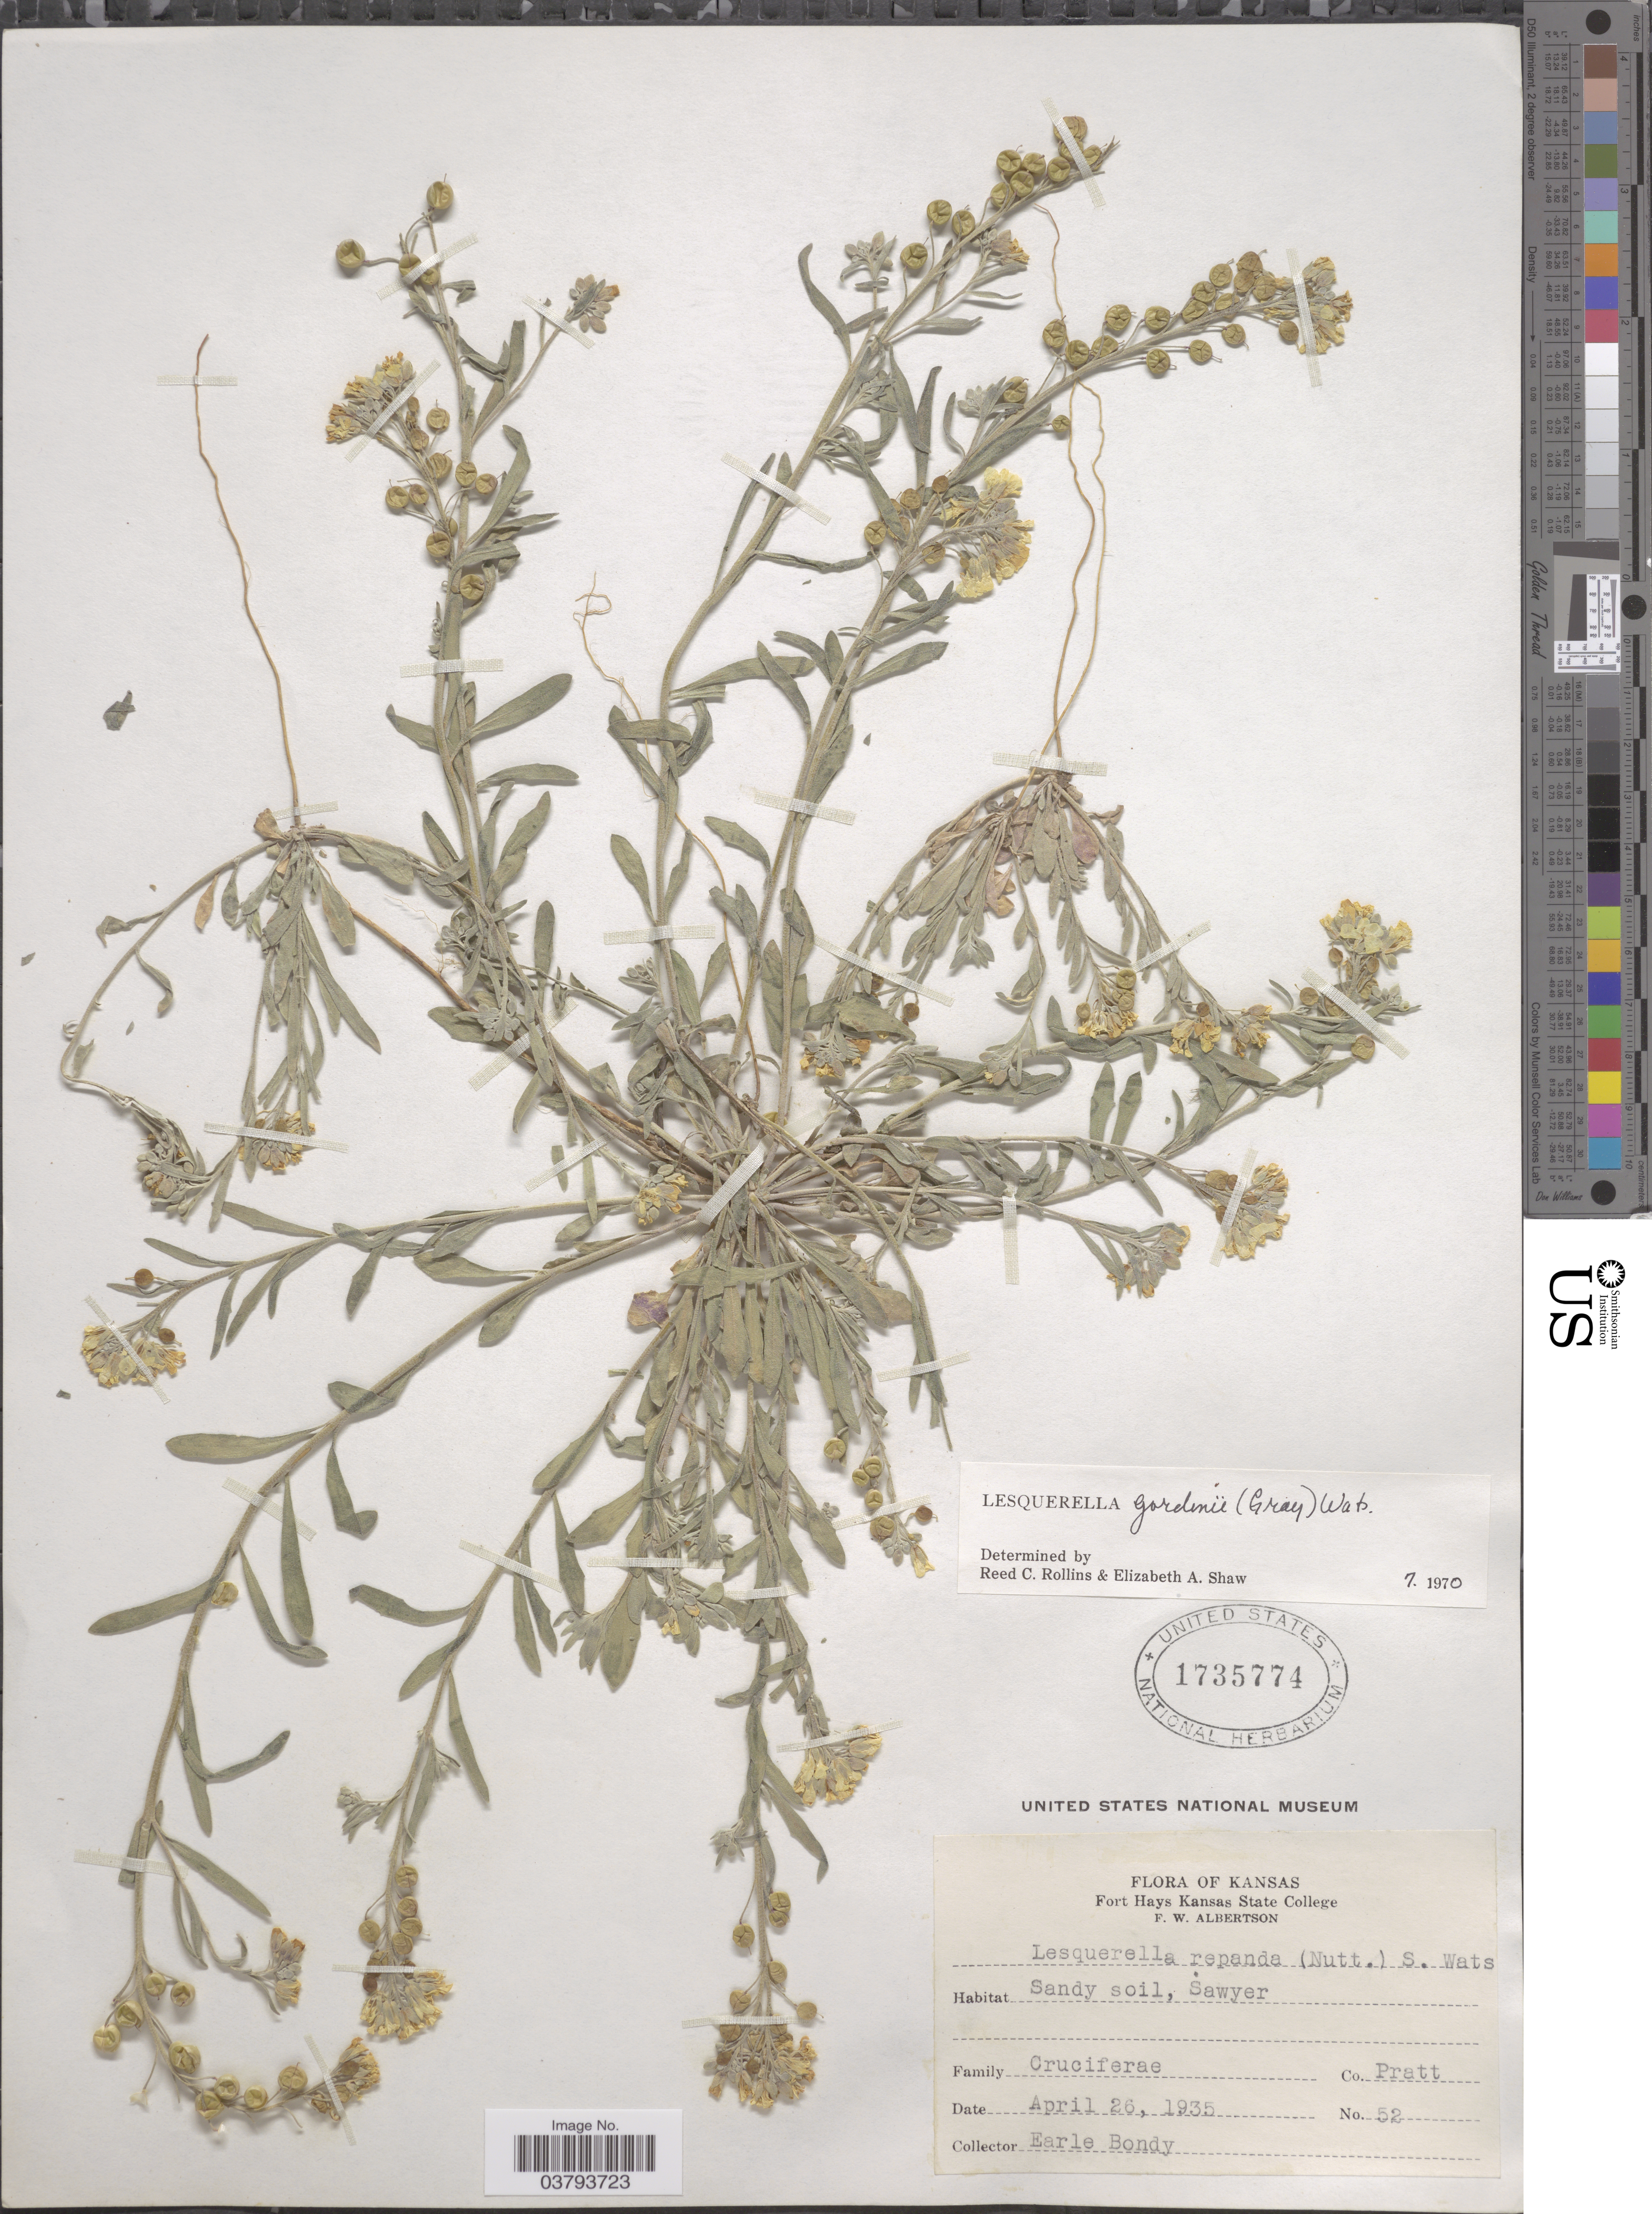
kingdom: Plantae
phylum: Tracheophyta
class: Magnoliopsida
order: Brassicales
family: Brassicaceae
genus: Lesquerella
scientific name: Lesquerella gordonii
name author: (A. Gray) S. Watson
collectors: E. Bondy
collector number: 52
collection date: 1935-04-26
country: United States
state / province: Kansas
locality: Sandy soil, Sawyer. Co Pratt.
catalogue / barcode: US 1735774